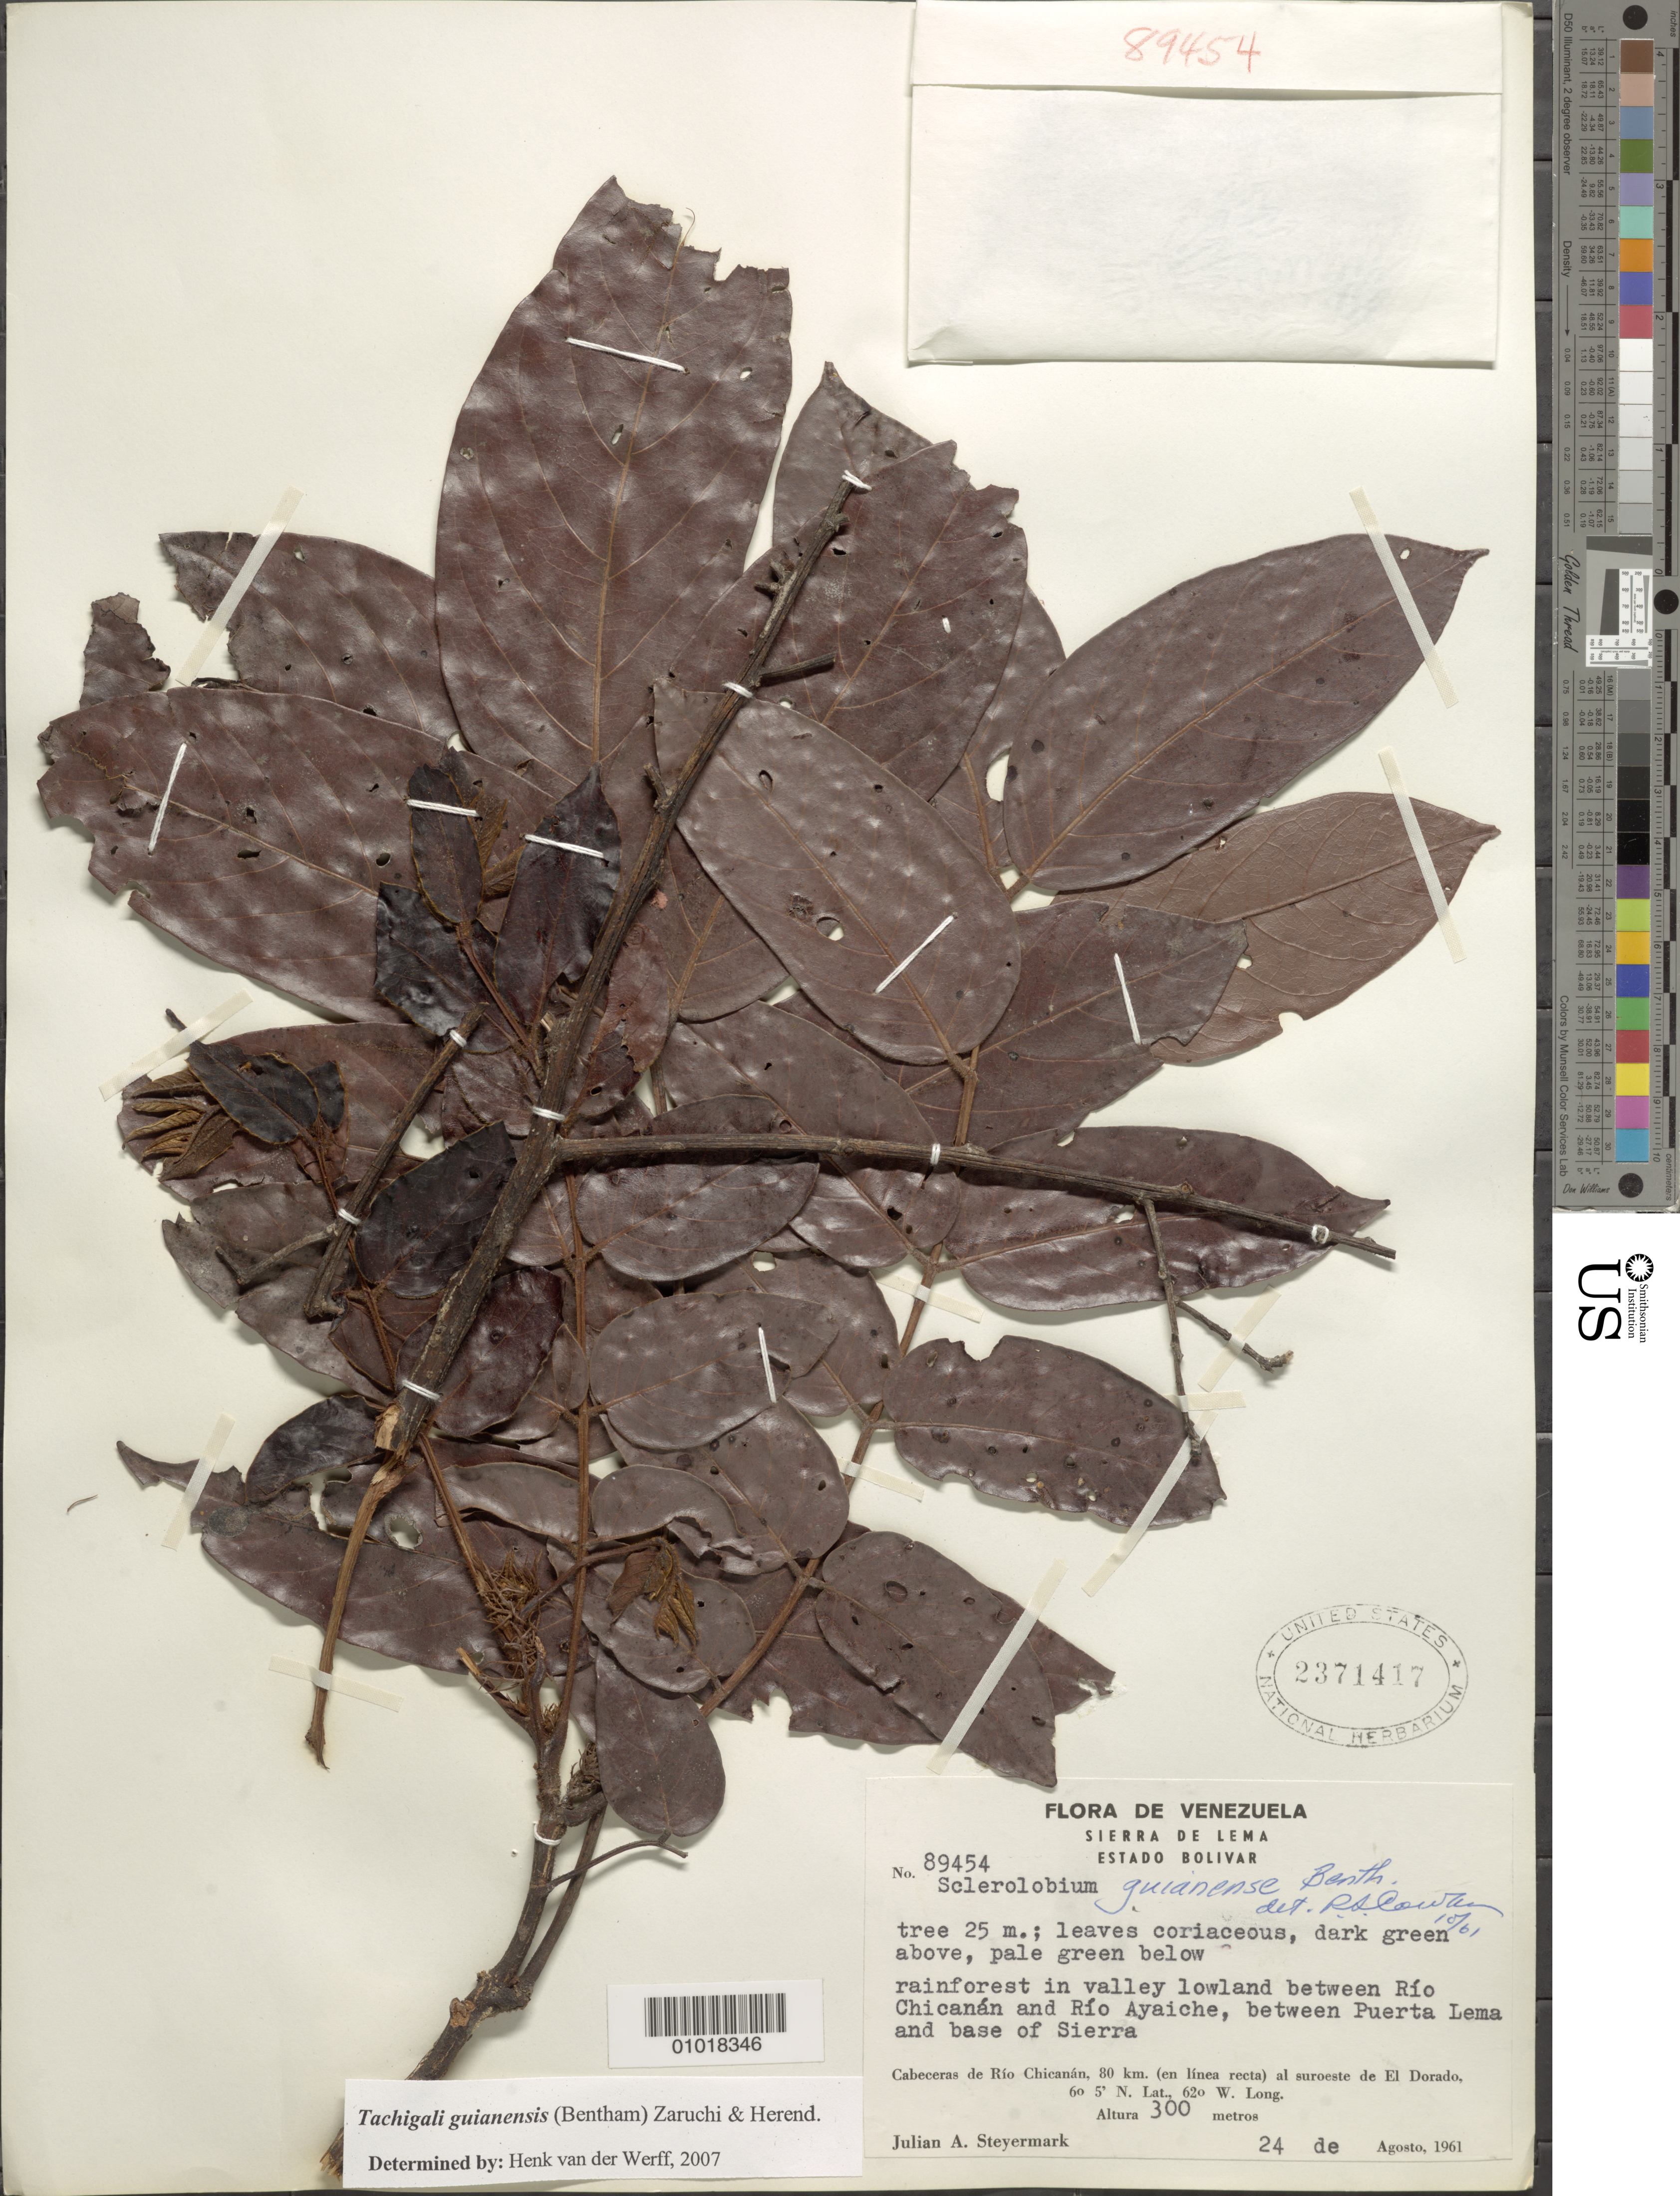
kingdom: Plantae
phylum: Tracheophyta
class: Magnoliopsida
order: Fabales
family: Fabaceae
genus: Tachigali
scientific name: Tachigali guianensis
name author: (Benth.) Zarucchi & Herend.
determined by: van der Werff, H., (MO), Missouri Botanical Garden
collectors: J. Steyermark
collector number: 89454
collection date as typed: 24-Aug-61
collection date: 1961-08-24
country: Venezuela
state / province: Bolívar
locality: Sierra de Lema, Cabaceras de Río Chicanan, 80 km in straight line to SW of El Dorado, between Río Chicanan and Río Ayaiche, between Puerta Lema and base of Sierra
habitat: Rainforest in valley lowland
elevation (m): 300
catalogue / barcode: US 2371417